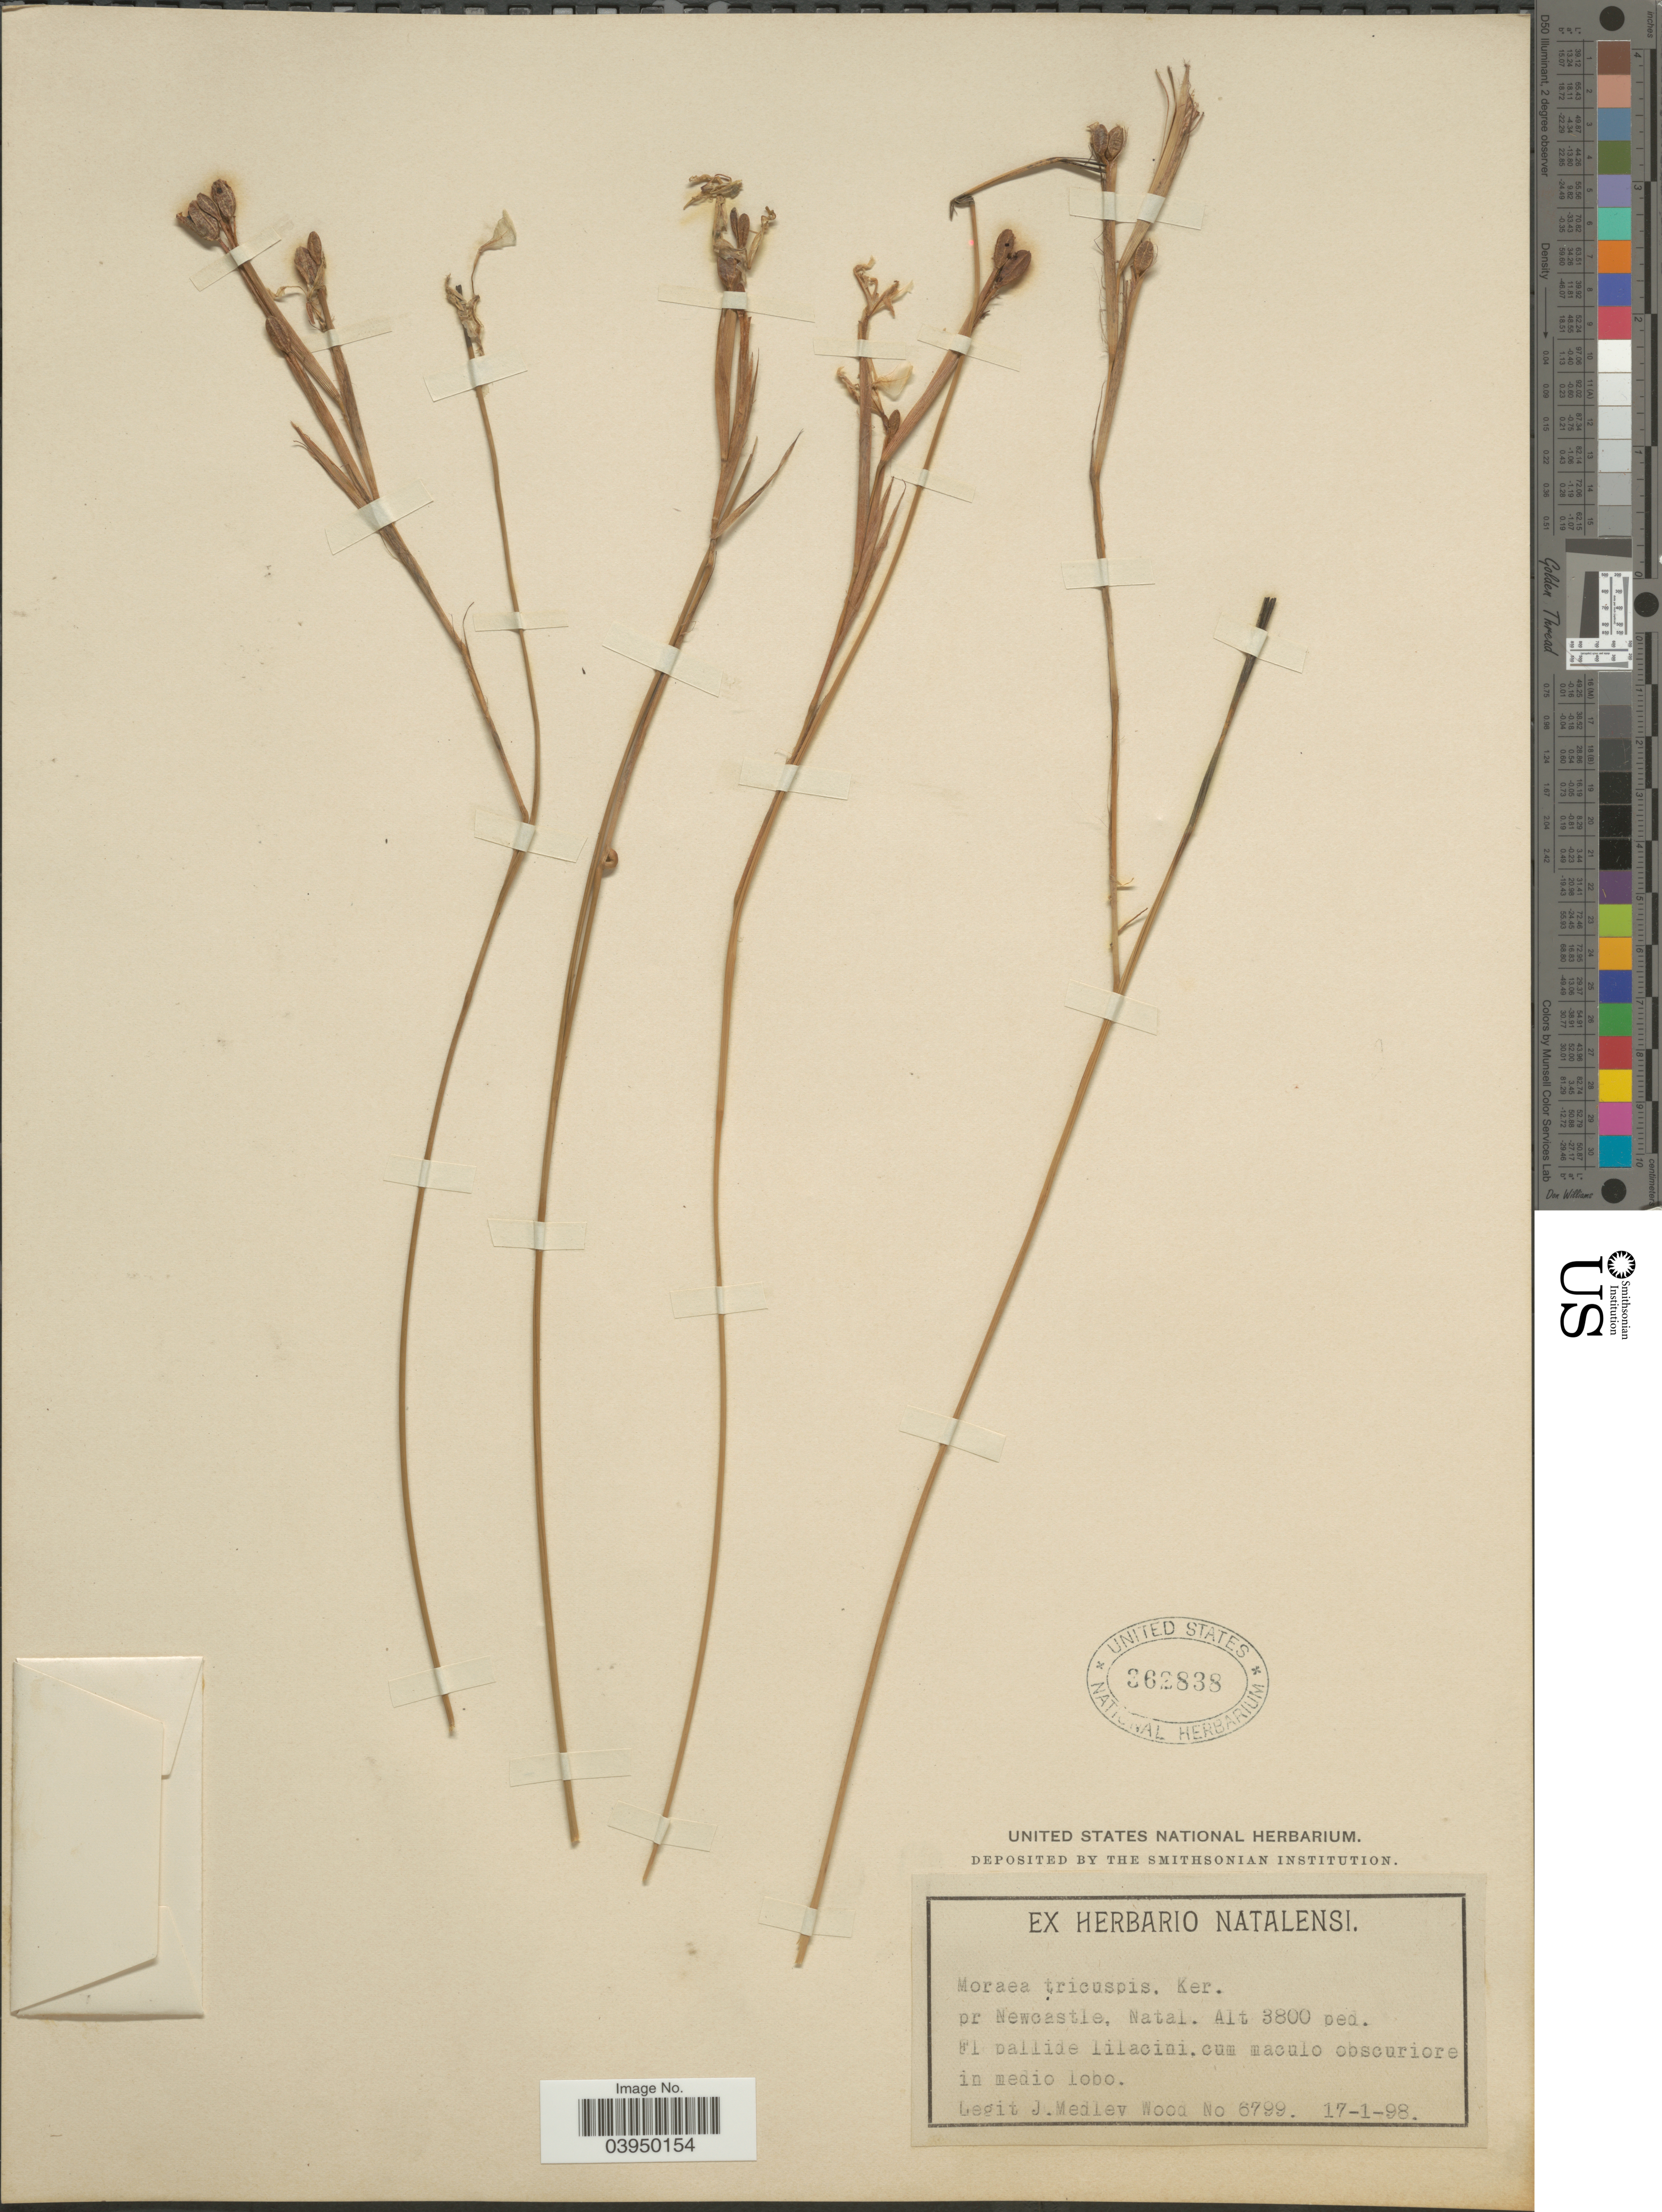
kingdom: Plantae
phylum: Tracheophyta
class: Liliopsida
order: Asparagales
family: Iridaceae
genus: Moraea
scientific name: Moraea tricuspidata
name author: (L. f.) G.J. Lewis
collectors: J. M. Wood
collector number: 6799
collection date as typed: Transcribed d/m/y: 17/1/98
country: South Africa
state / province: KwaZulu-Natal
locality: Pr Newcastle, Natal.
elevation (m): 1158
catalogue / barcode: US 362838